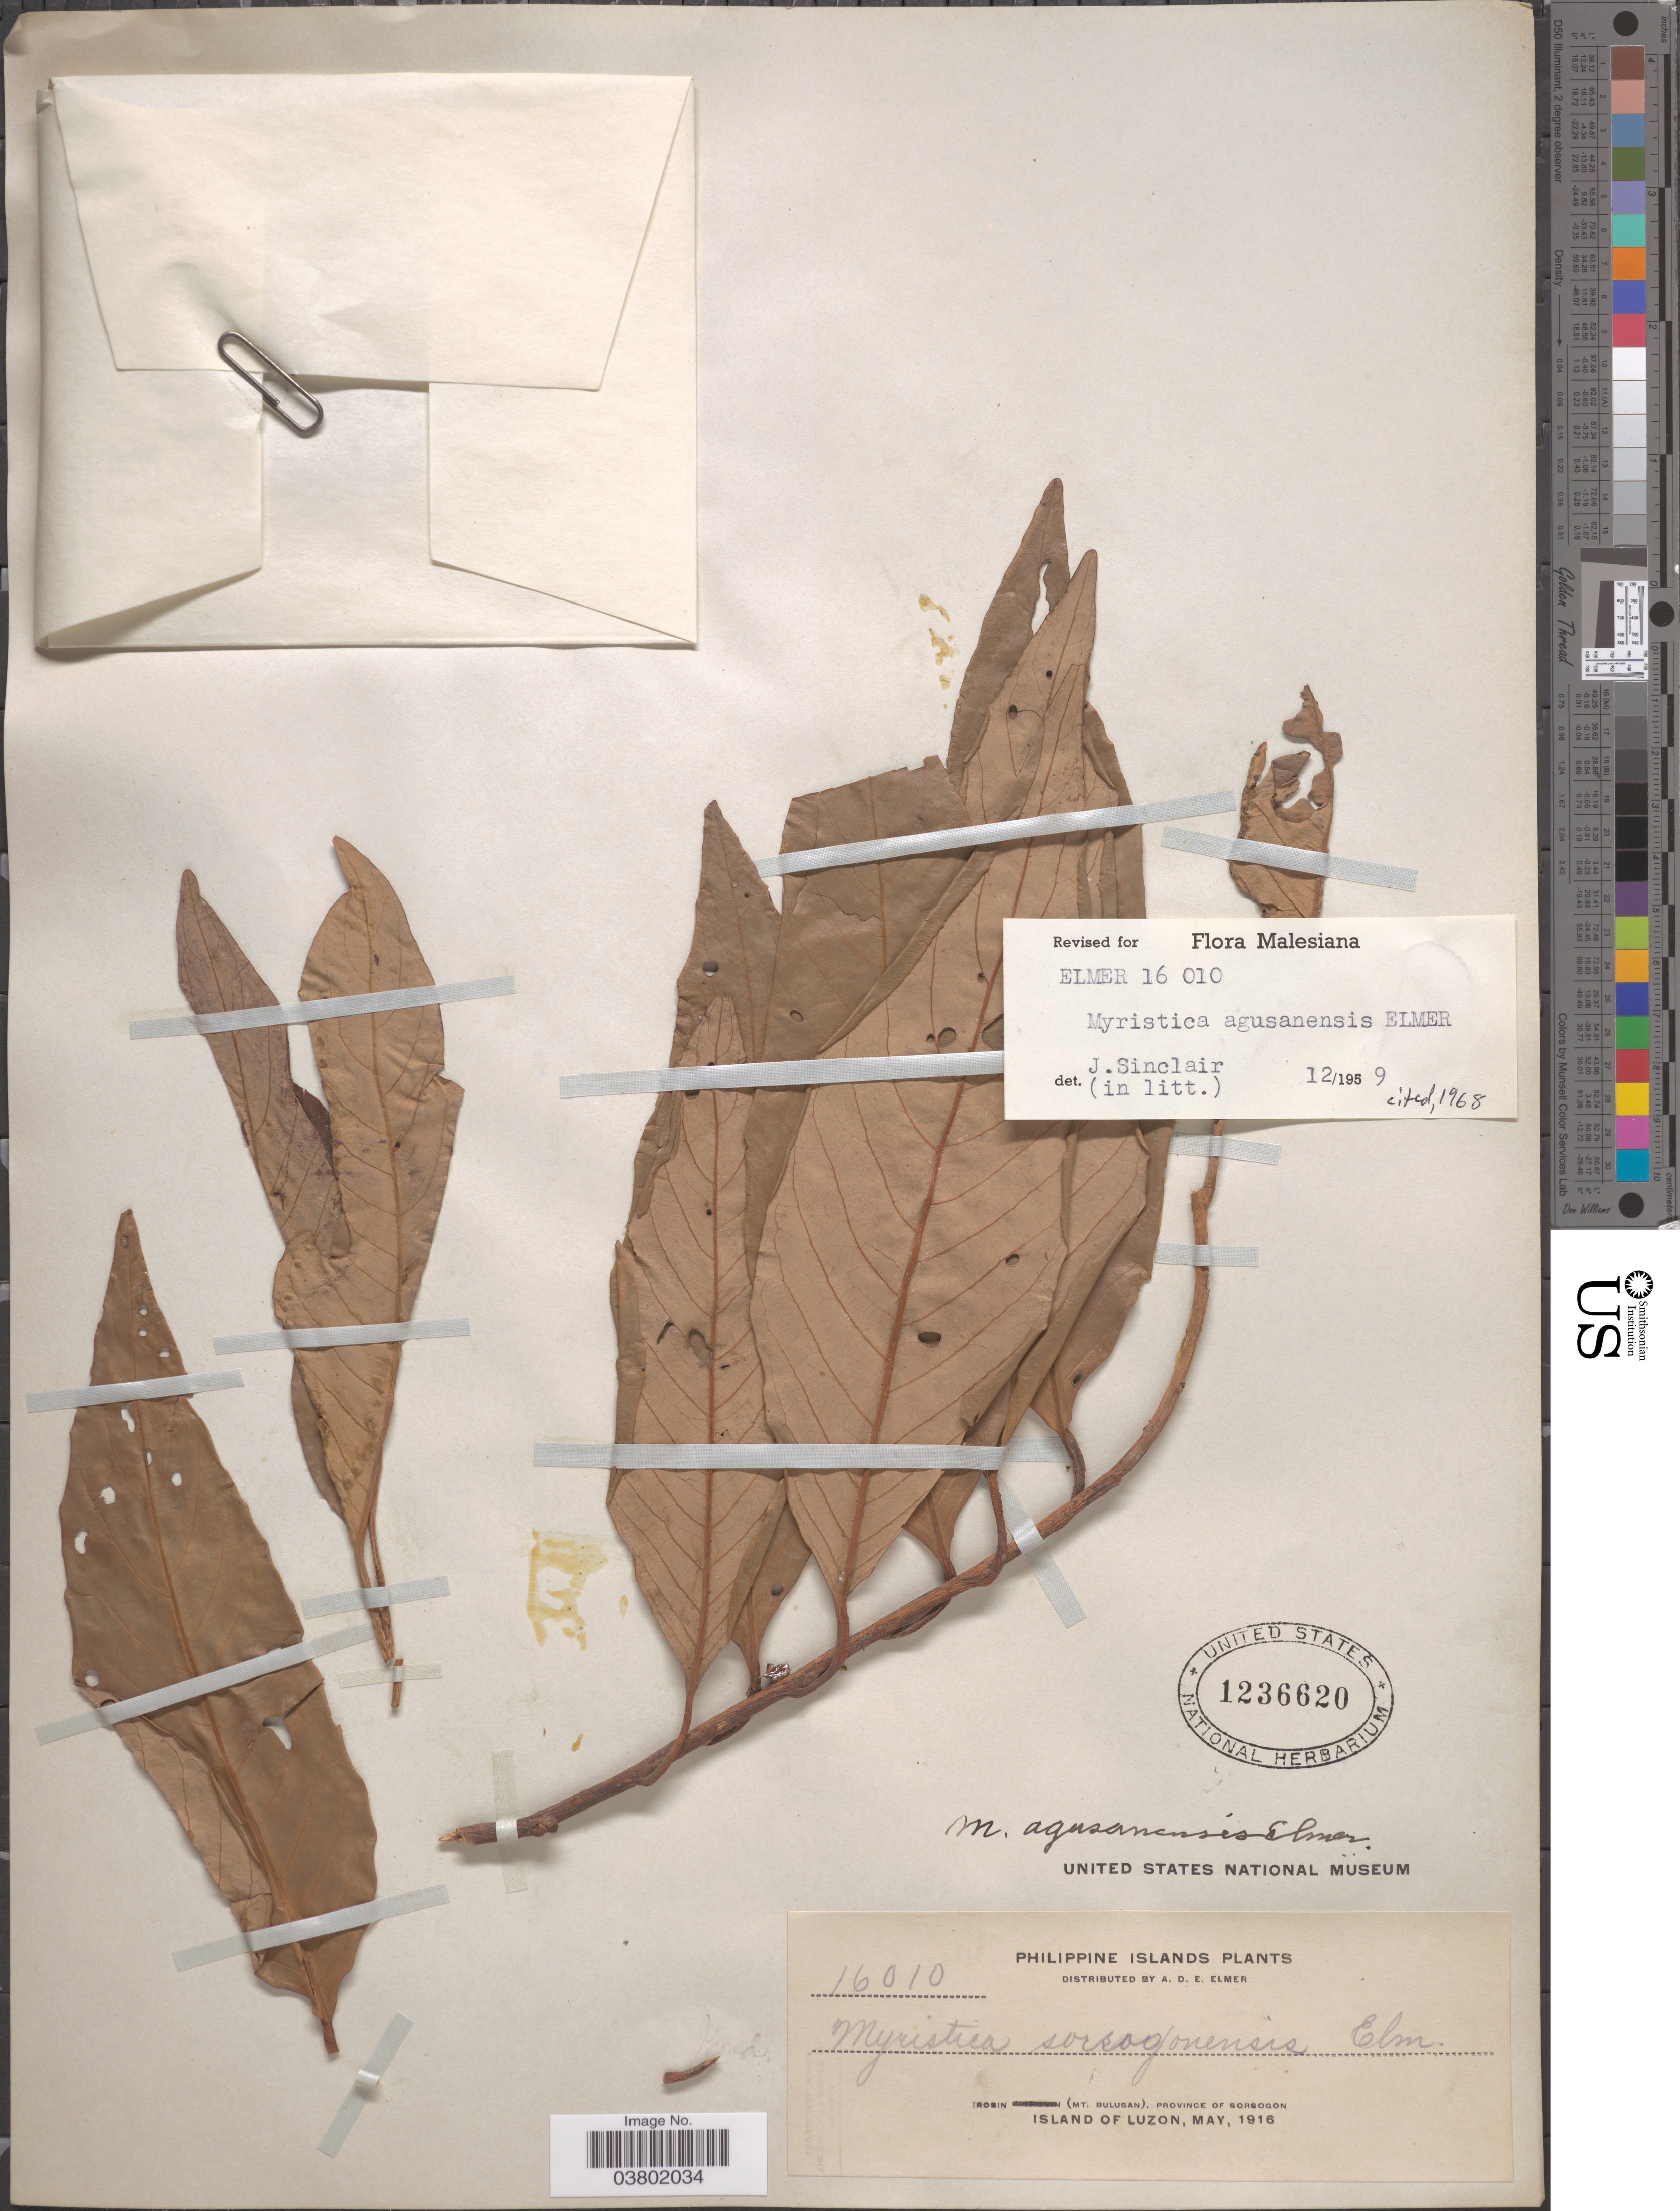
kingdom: Plantae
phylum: Tracheophyta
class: Magnoliopsida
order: Magnoliales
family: Myristicaceae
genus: Myristica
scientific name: Myristica agusanensis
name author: Elmer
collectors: A. D. E. Elmer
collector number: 16010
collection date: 1916-05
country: Philippines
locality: Philippine Islands. Irosin (Mt. Bulusan), Province of Sorgoson, Island of Luzon.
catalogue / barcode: US 1236620